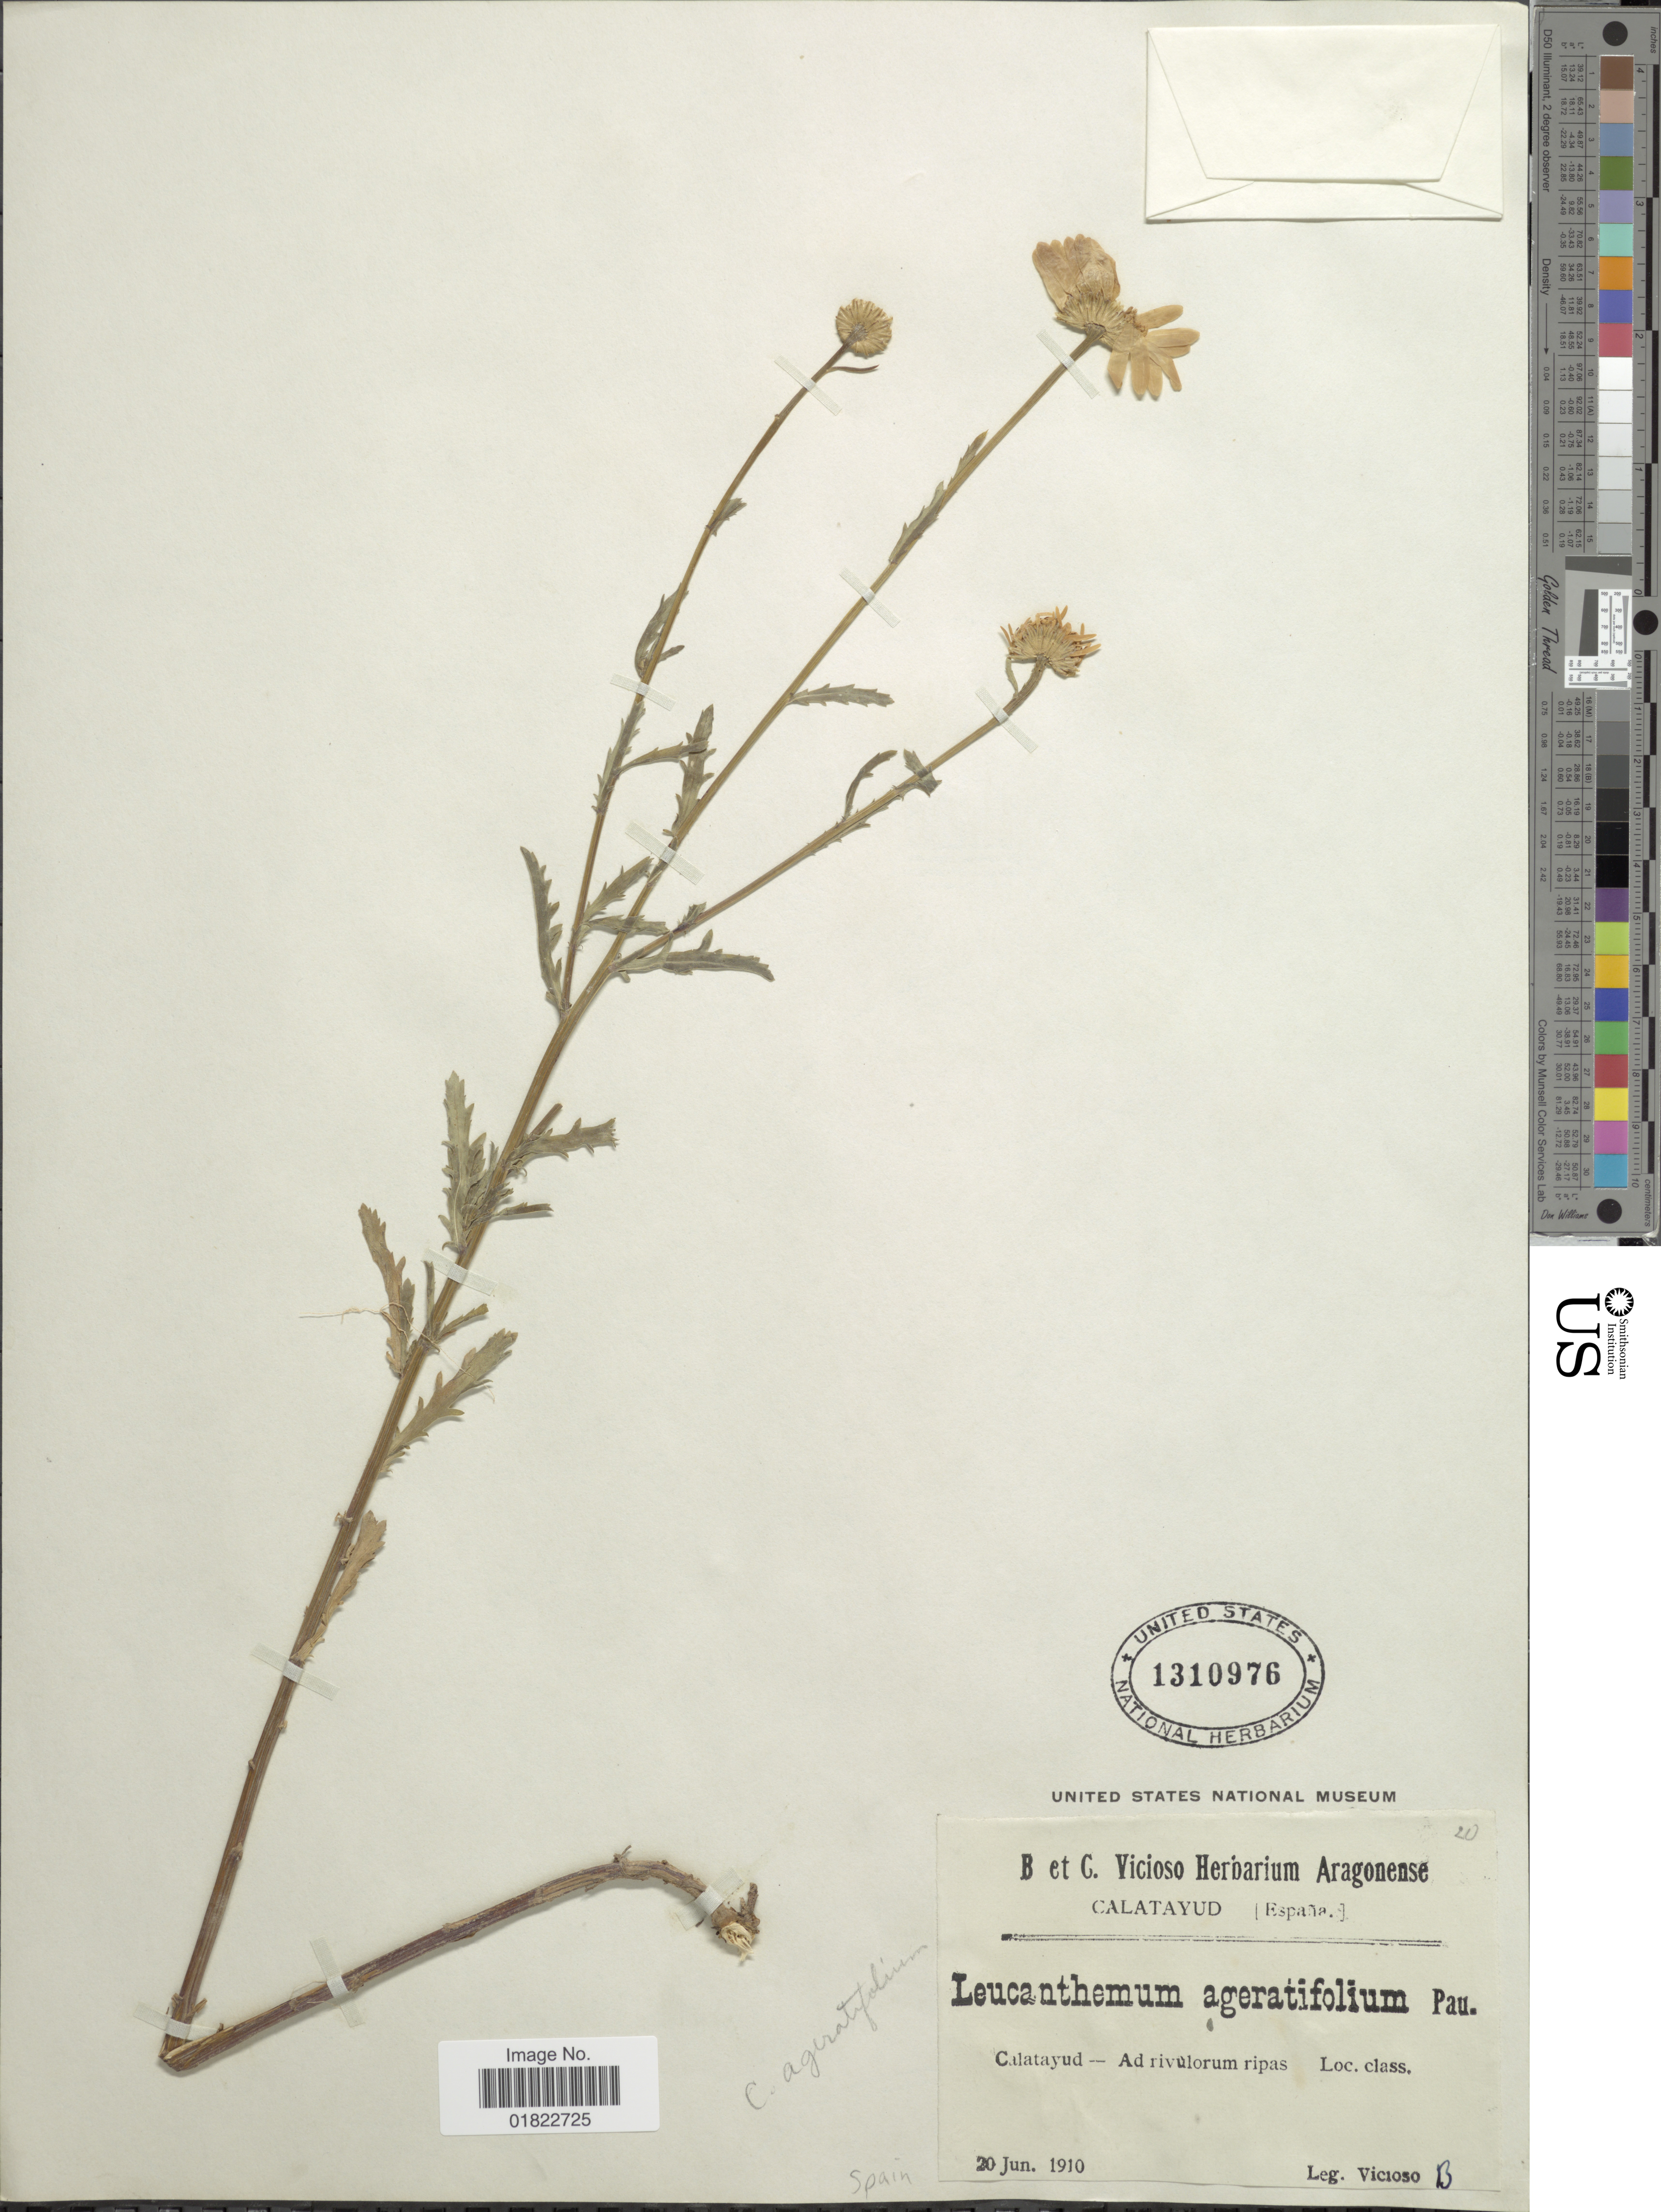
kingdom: Plantae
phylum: Tracheophyta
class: Magnoliopsida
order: Asterales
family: Asteraceae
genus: Leucanthemum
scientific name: Leucanthemum vulgare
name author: Lam.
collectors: Vicioso, B.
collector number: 20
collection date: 1910-06-20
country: Spain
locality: Calatayud - ad rivulorum ripas. Loc. Class.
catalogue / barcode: US 1310976